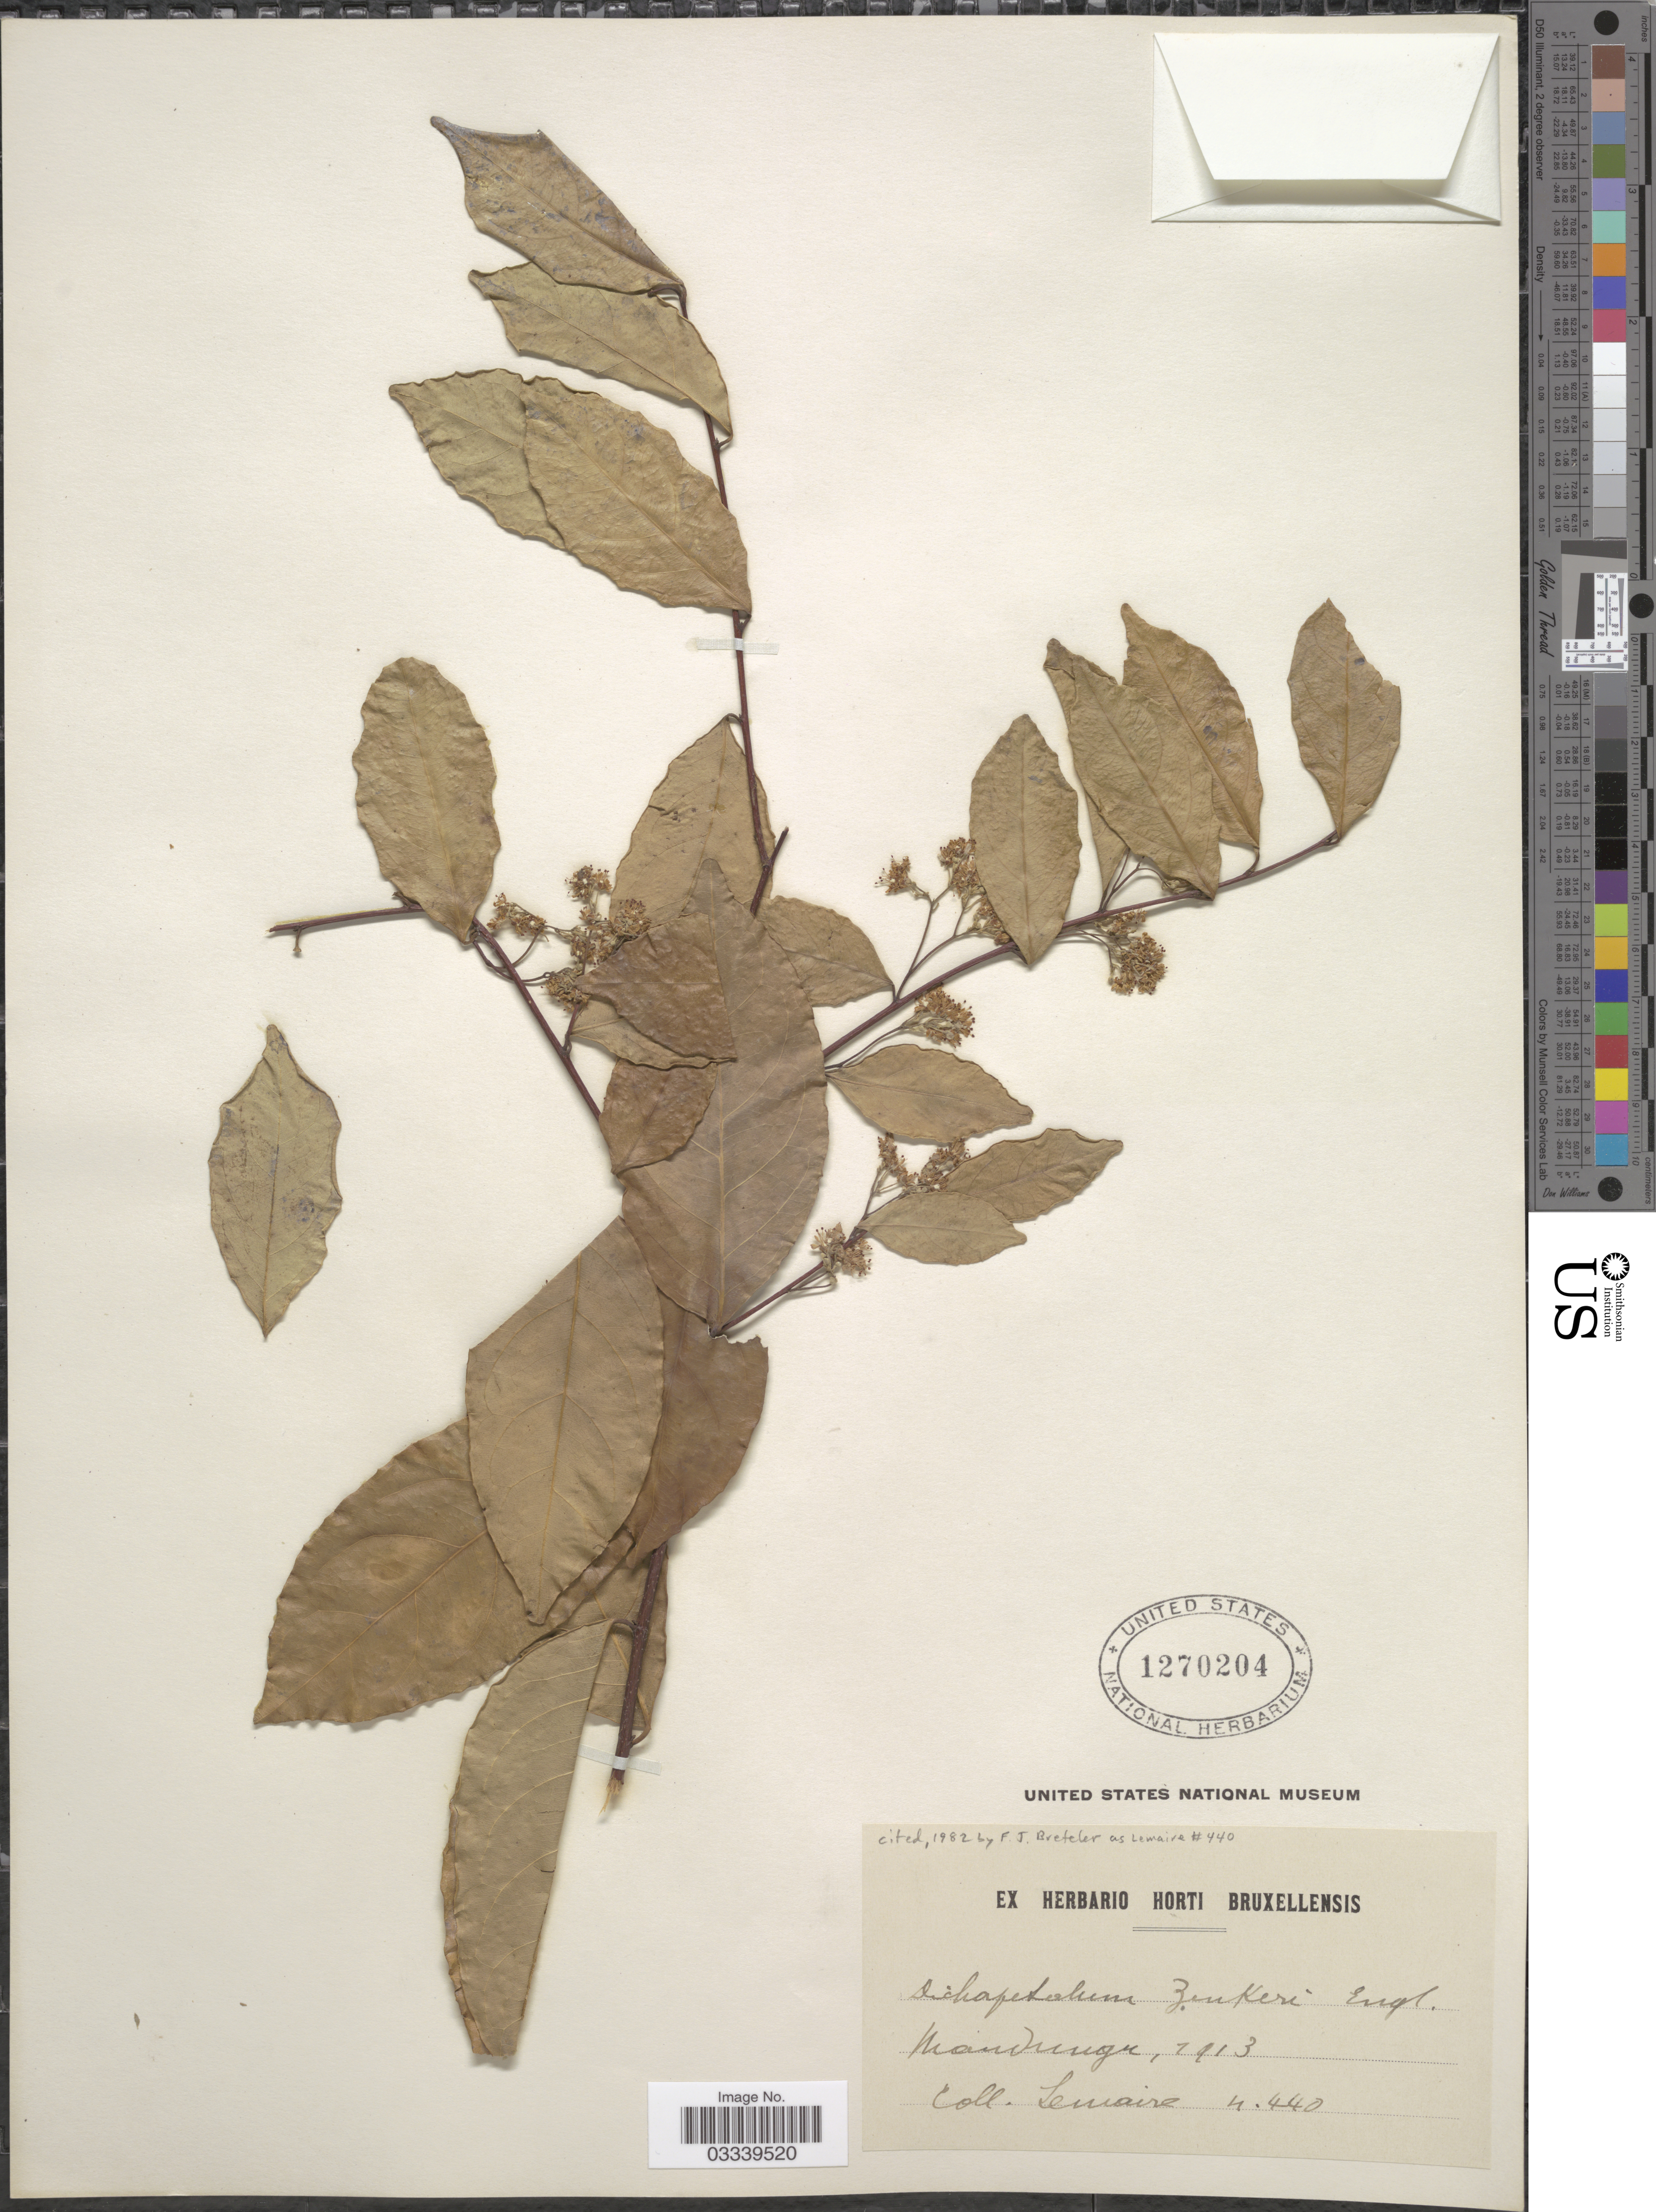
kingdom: Plantae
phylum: Tracheophyta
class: Magnoliopsida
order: Malpighiales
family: Dichapetalaceae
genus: Dichapetalum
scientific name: Dichapetalum zenkeri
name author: Engl.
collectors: Lemaire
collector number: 440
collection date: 1913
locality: Mandungu. [interpreted]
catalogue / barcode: US 1270204